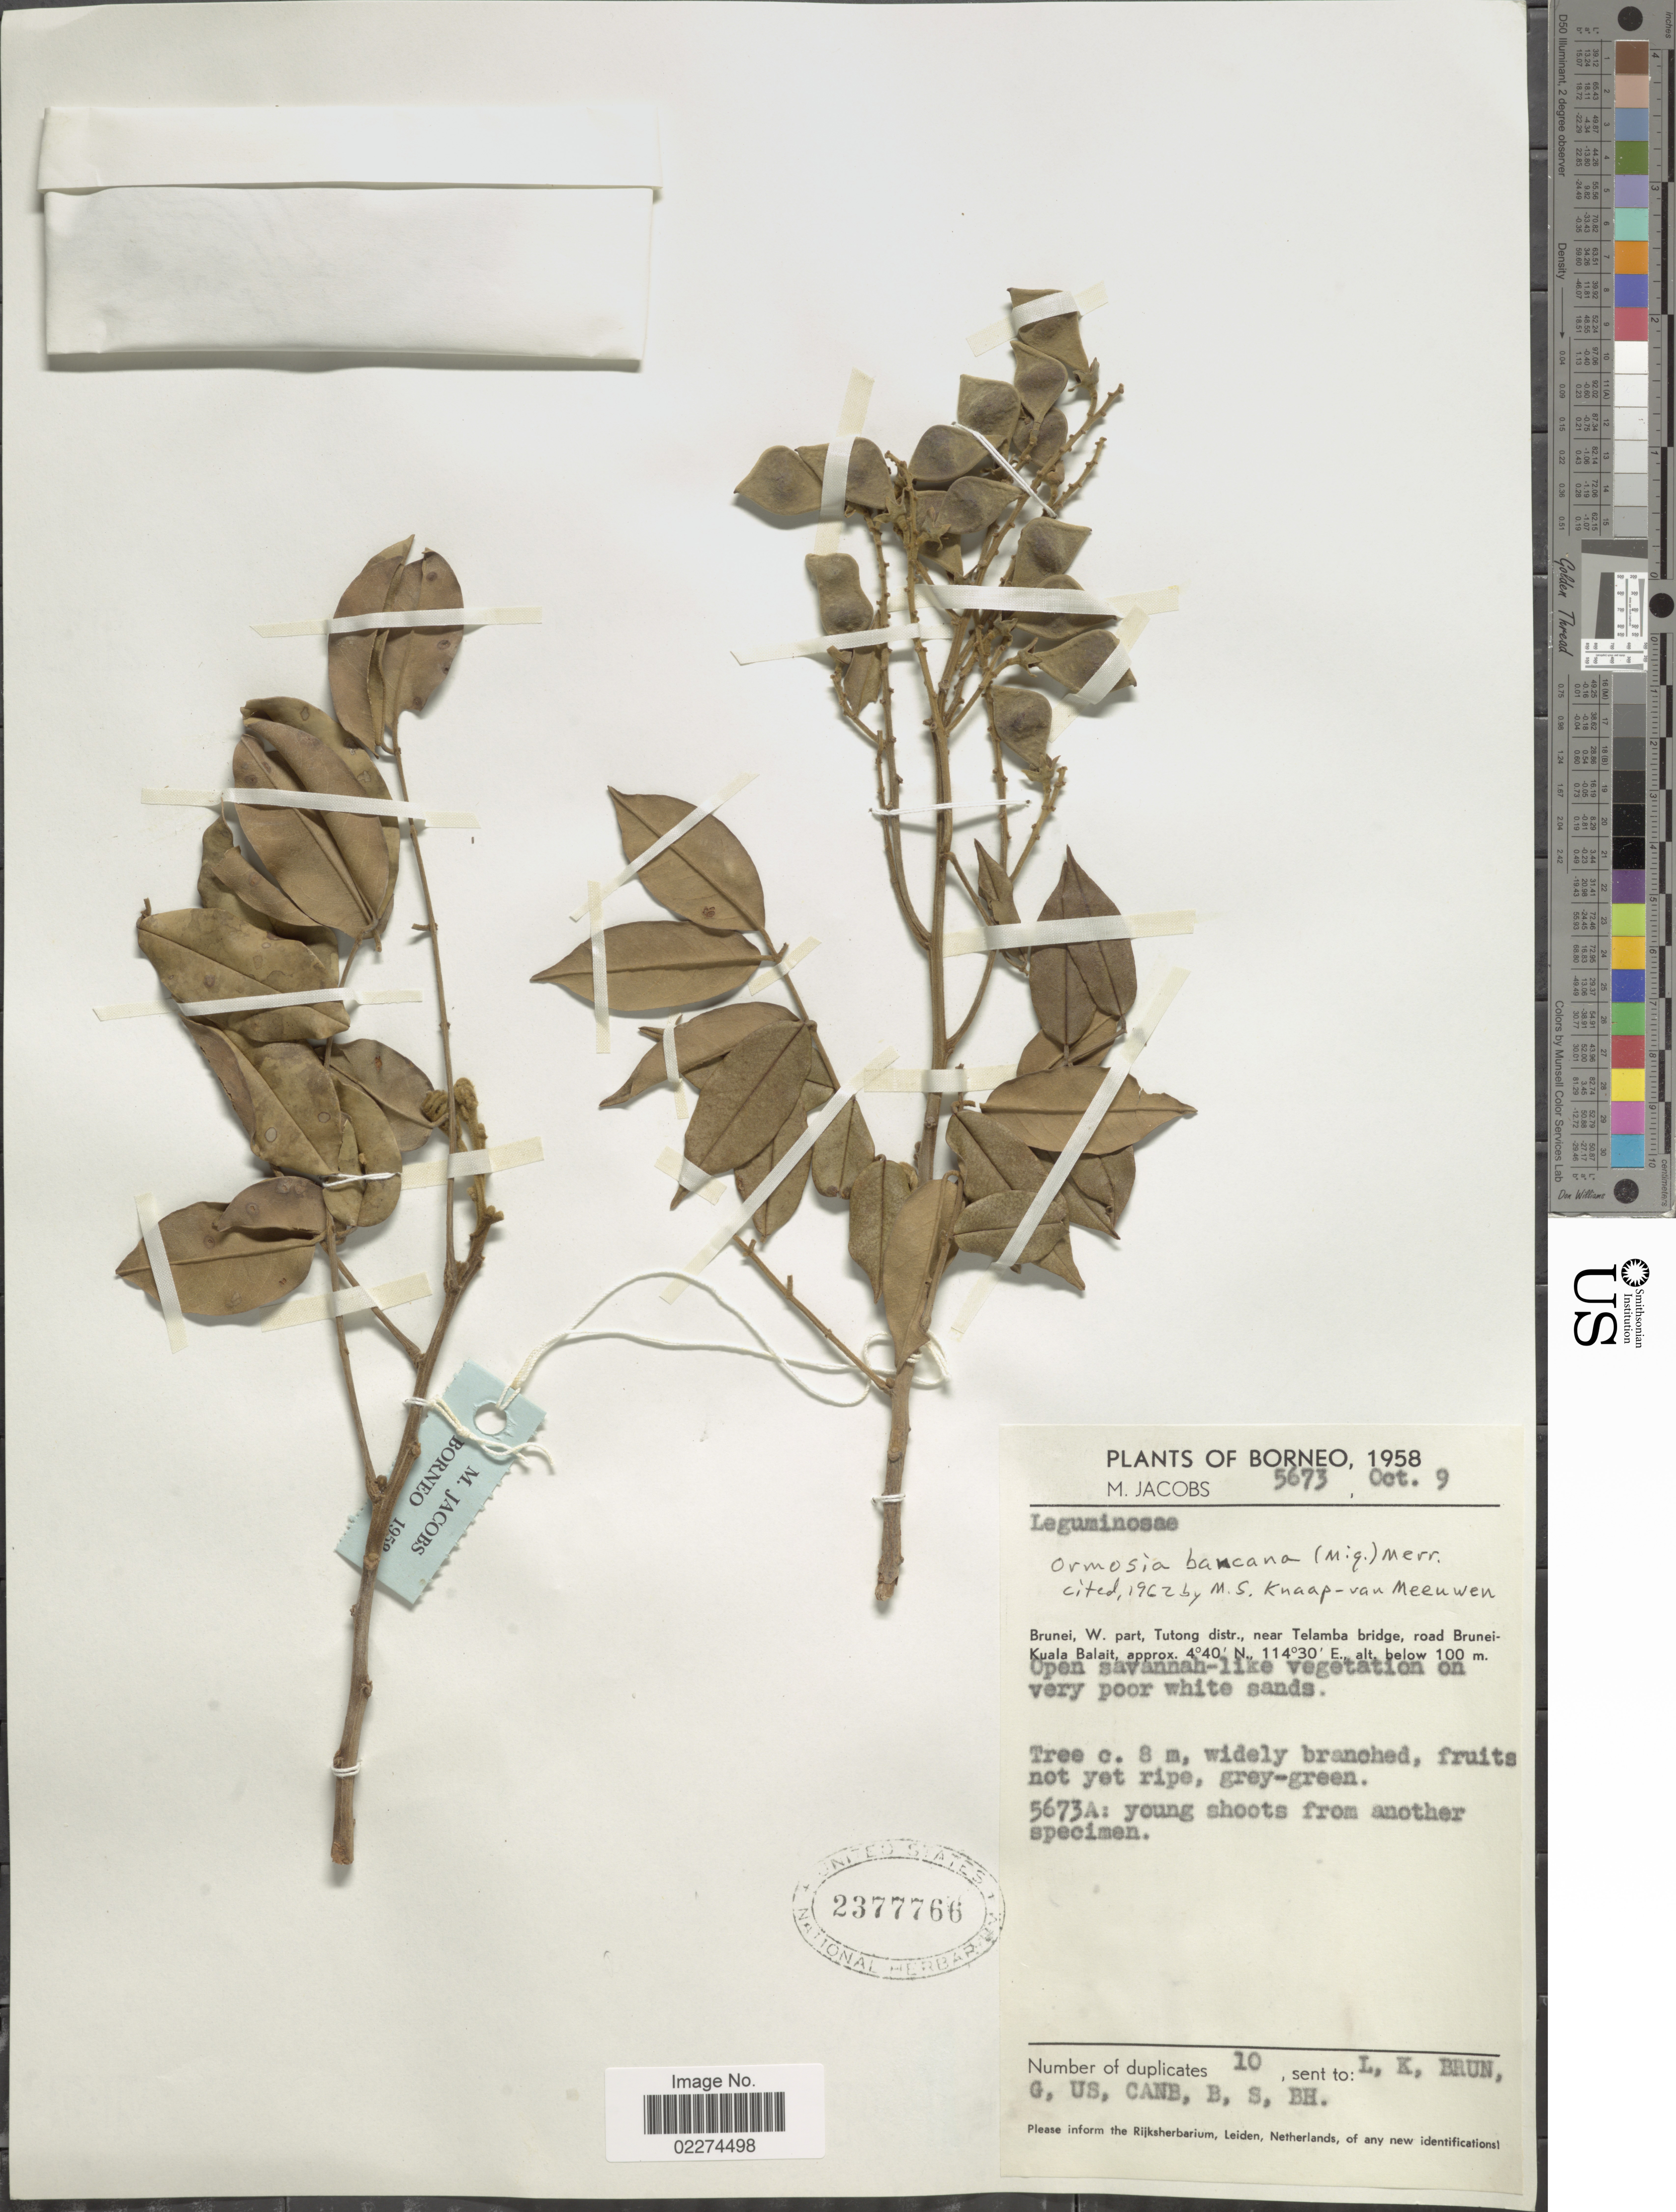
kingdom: Plantae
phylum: Tracheophyta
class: Magnoliopsida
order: Fabales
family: Fabaceae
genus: Ormosia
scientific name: Ormosia bancana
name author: Prain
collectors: M. Jacobs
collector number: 5673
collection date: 1958-10-09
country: Brunei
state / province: Brunei and Muara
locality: Borneo, Brunei, W. part, Tutong distr. near Telamba bridge, road Brunei-Kuala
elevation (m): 100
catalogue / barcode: US 2377766